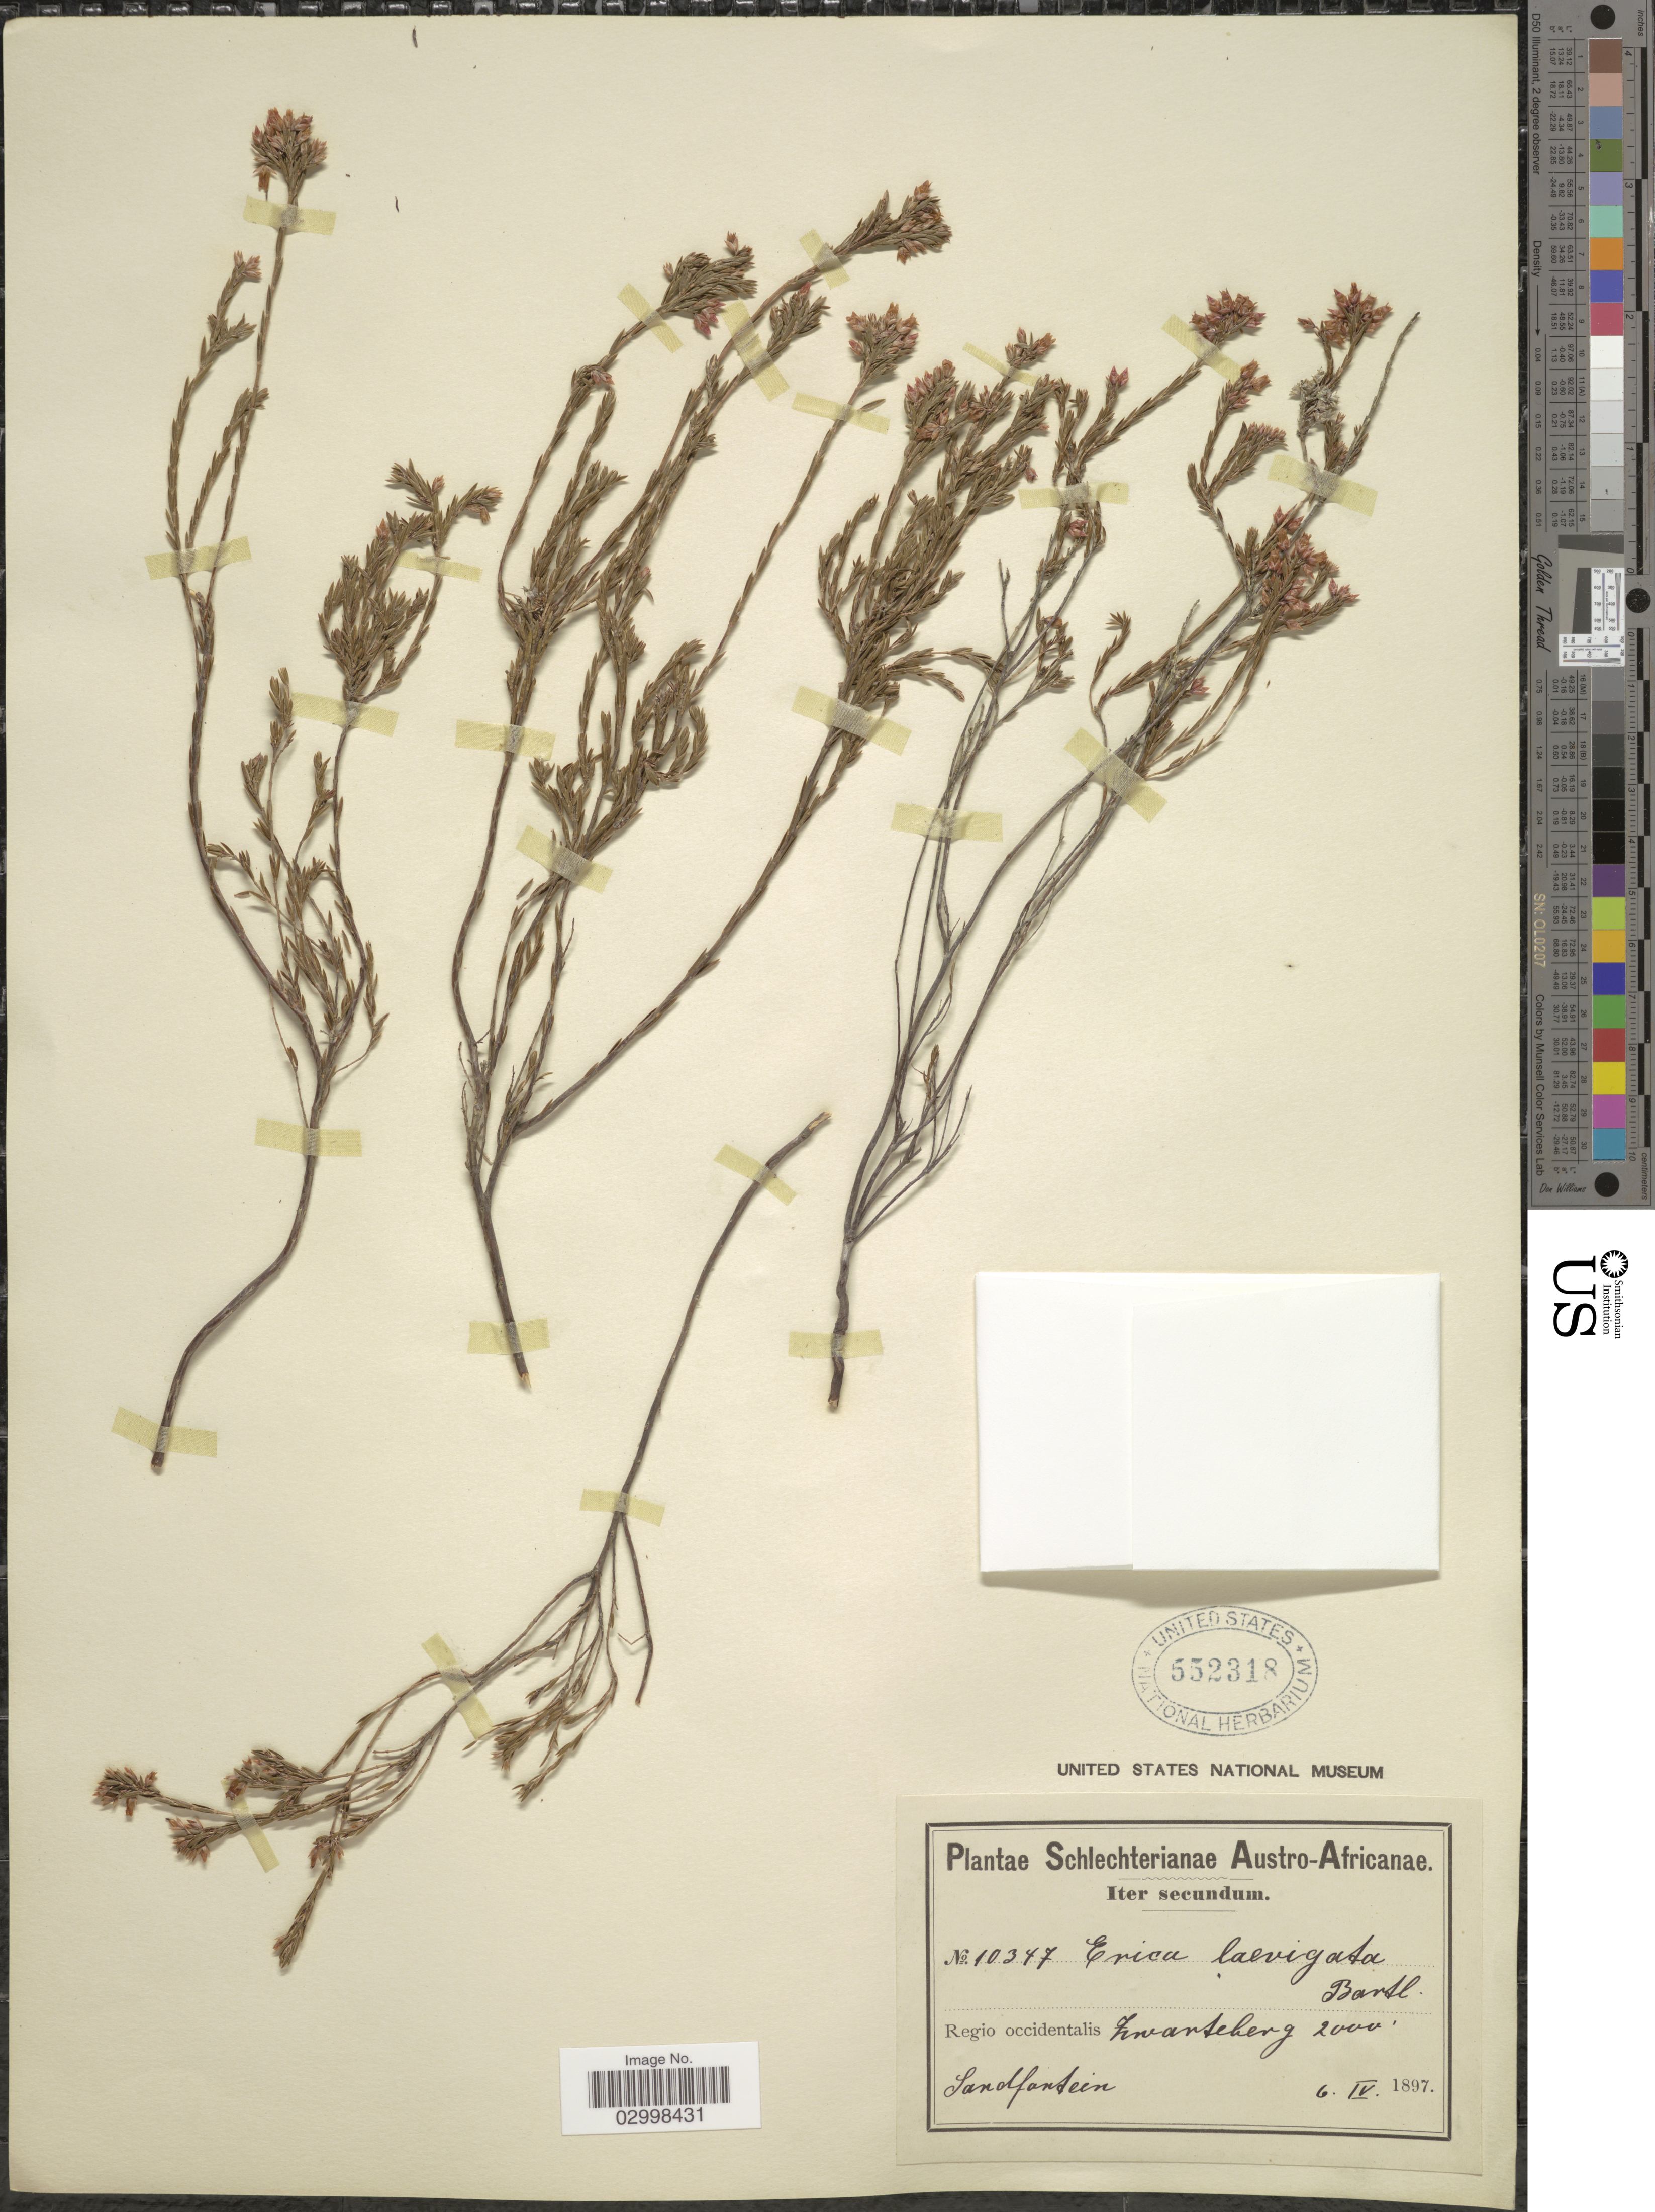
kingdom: Plantae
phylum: Tracheophyta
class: Magnoliopsida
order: Ericales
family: Ericaceae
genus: Erica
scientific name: Erica laevigata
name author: Bartl.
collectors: Schlechter, --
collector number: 10347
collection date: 1897-04-06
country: South Africa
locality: Austro-Africanae. Regio occidentalis Zwarteberg. Sandfontein.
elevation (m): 610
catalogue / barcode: US 552318